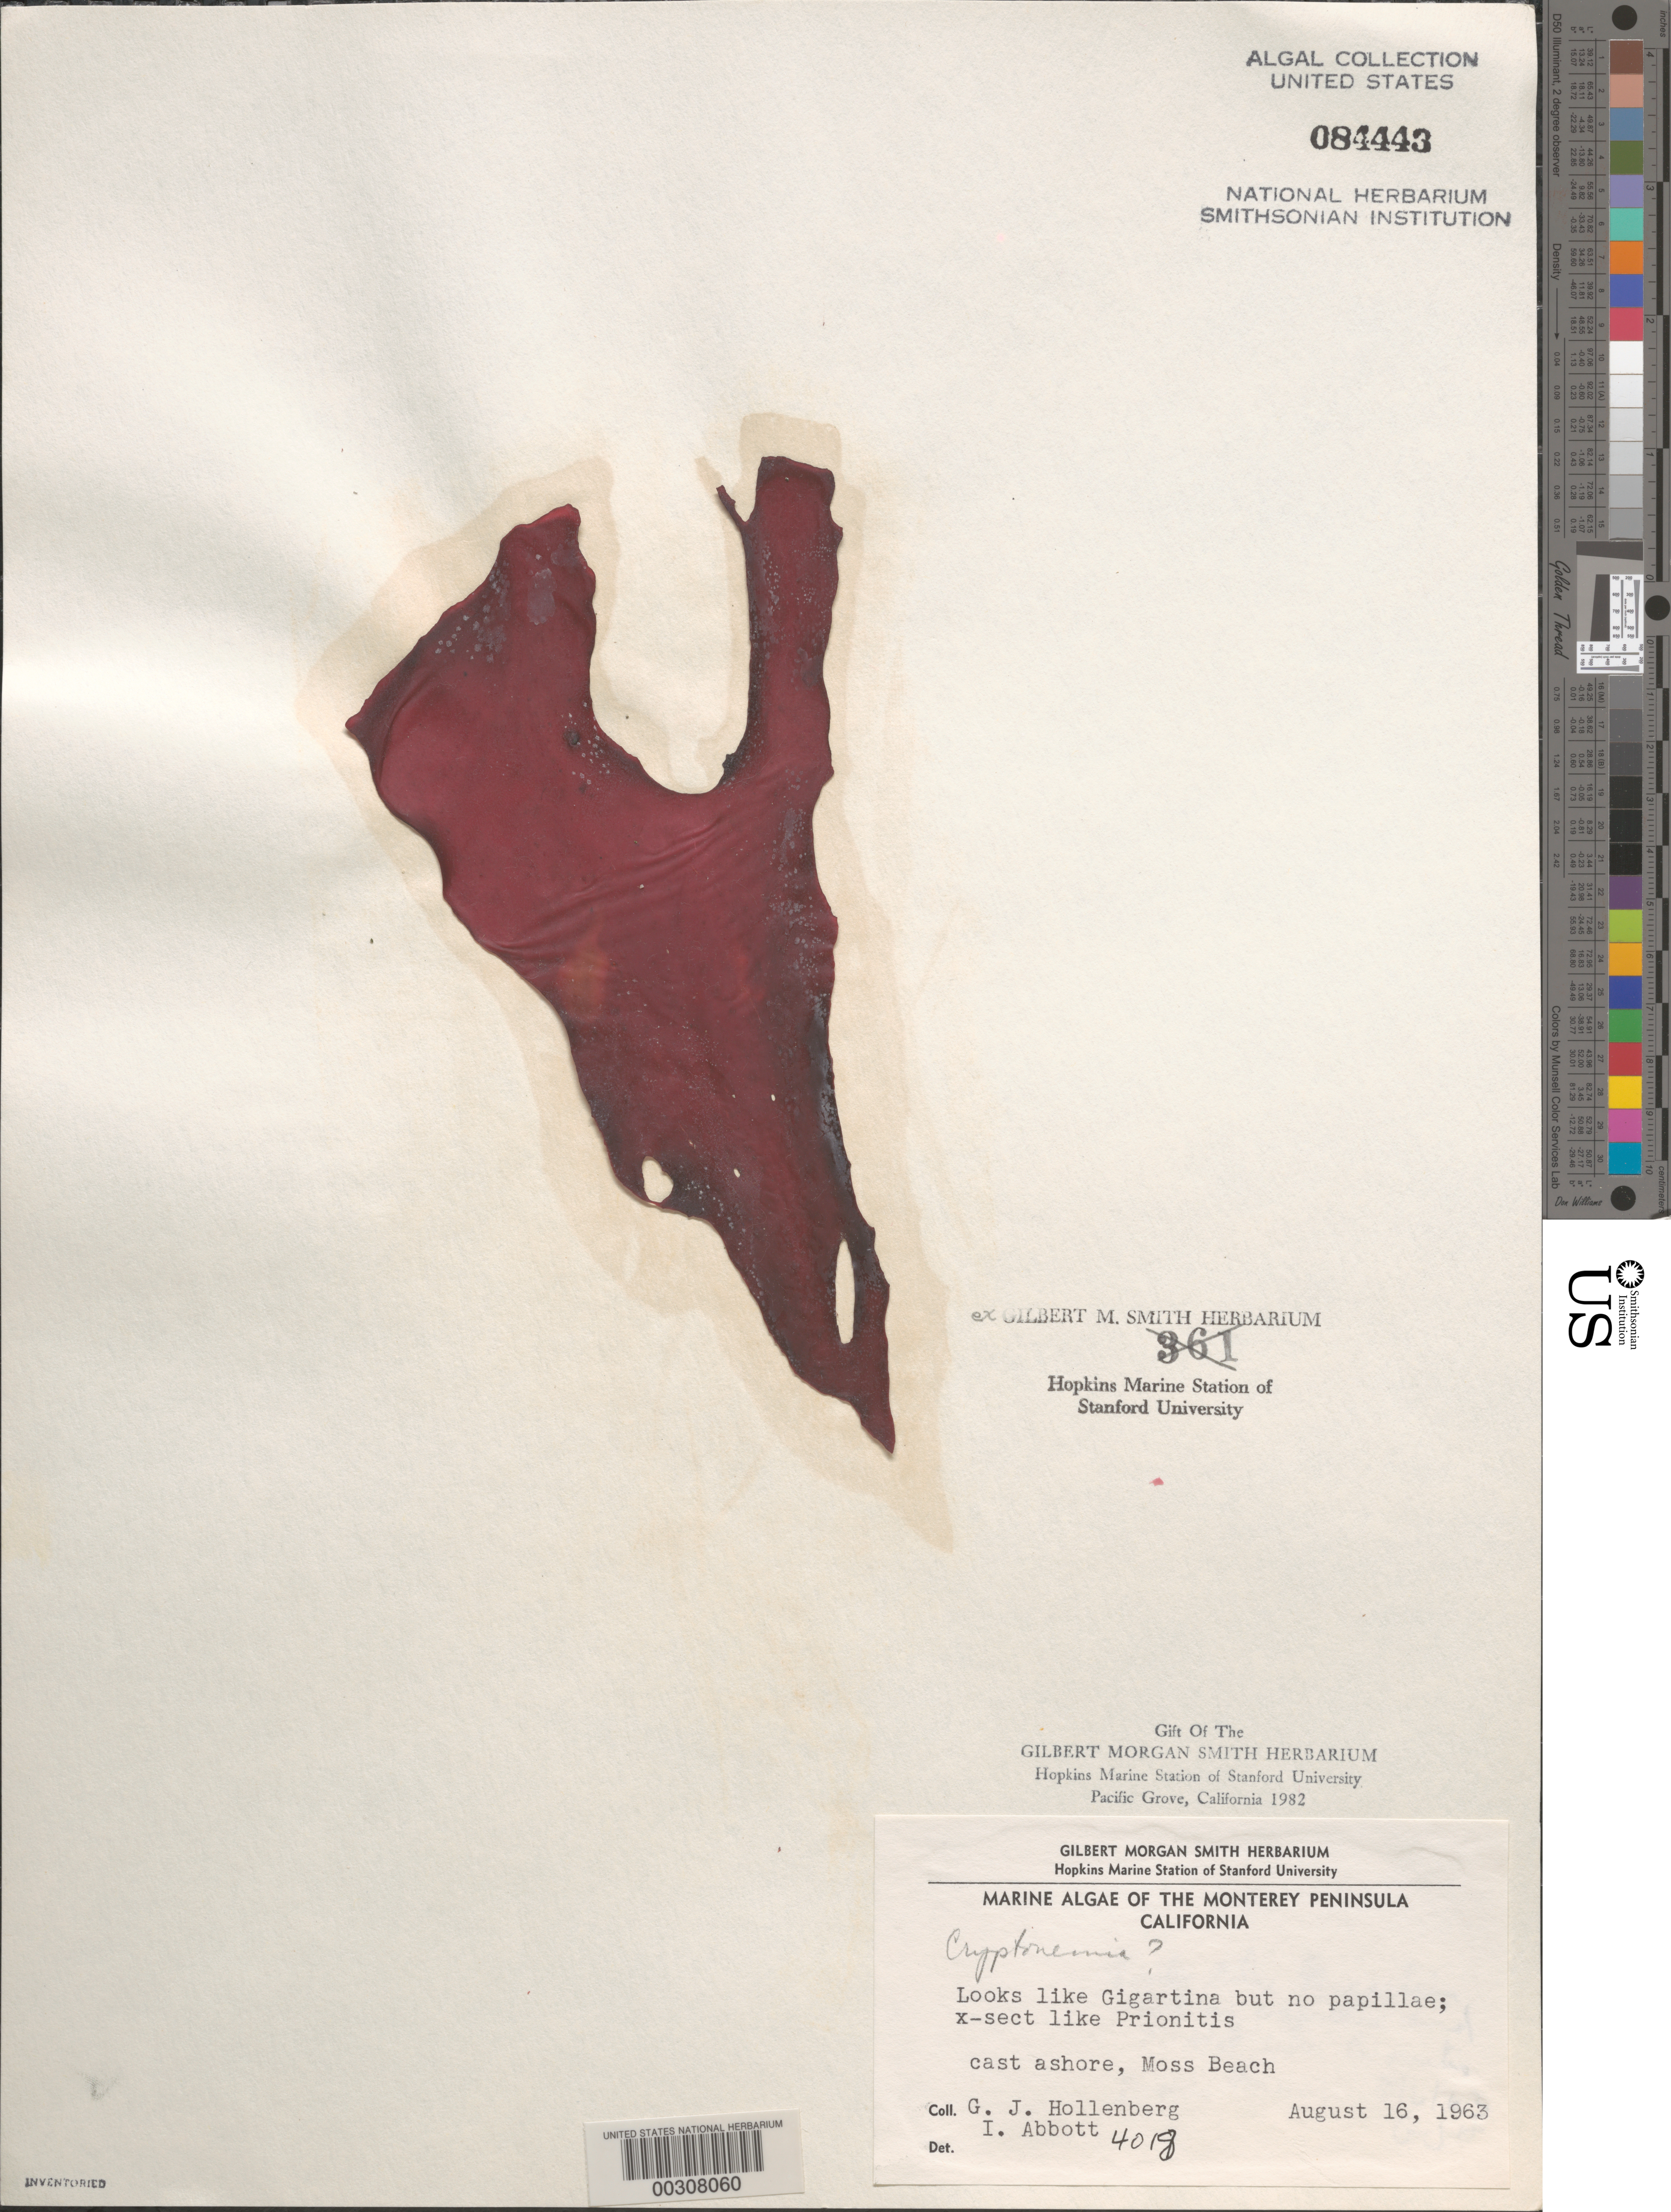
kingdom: Plantae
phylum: Rhodophyta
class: Florideophyceae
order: Halymeniales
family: Halymeniaceae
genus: Cryptonemia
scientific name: Cryptonemia sp.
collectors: G. Hollenberg & I. A. Abbott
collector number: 4018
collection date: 1963-08-16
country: United States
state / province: California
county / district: Monterey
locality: The Monterey Peninsula. Cast ashore, Moss Beach.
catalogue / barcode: US 84443